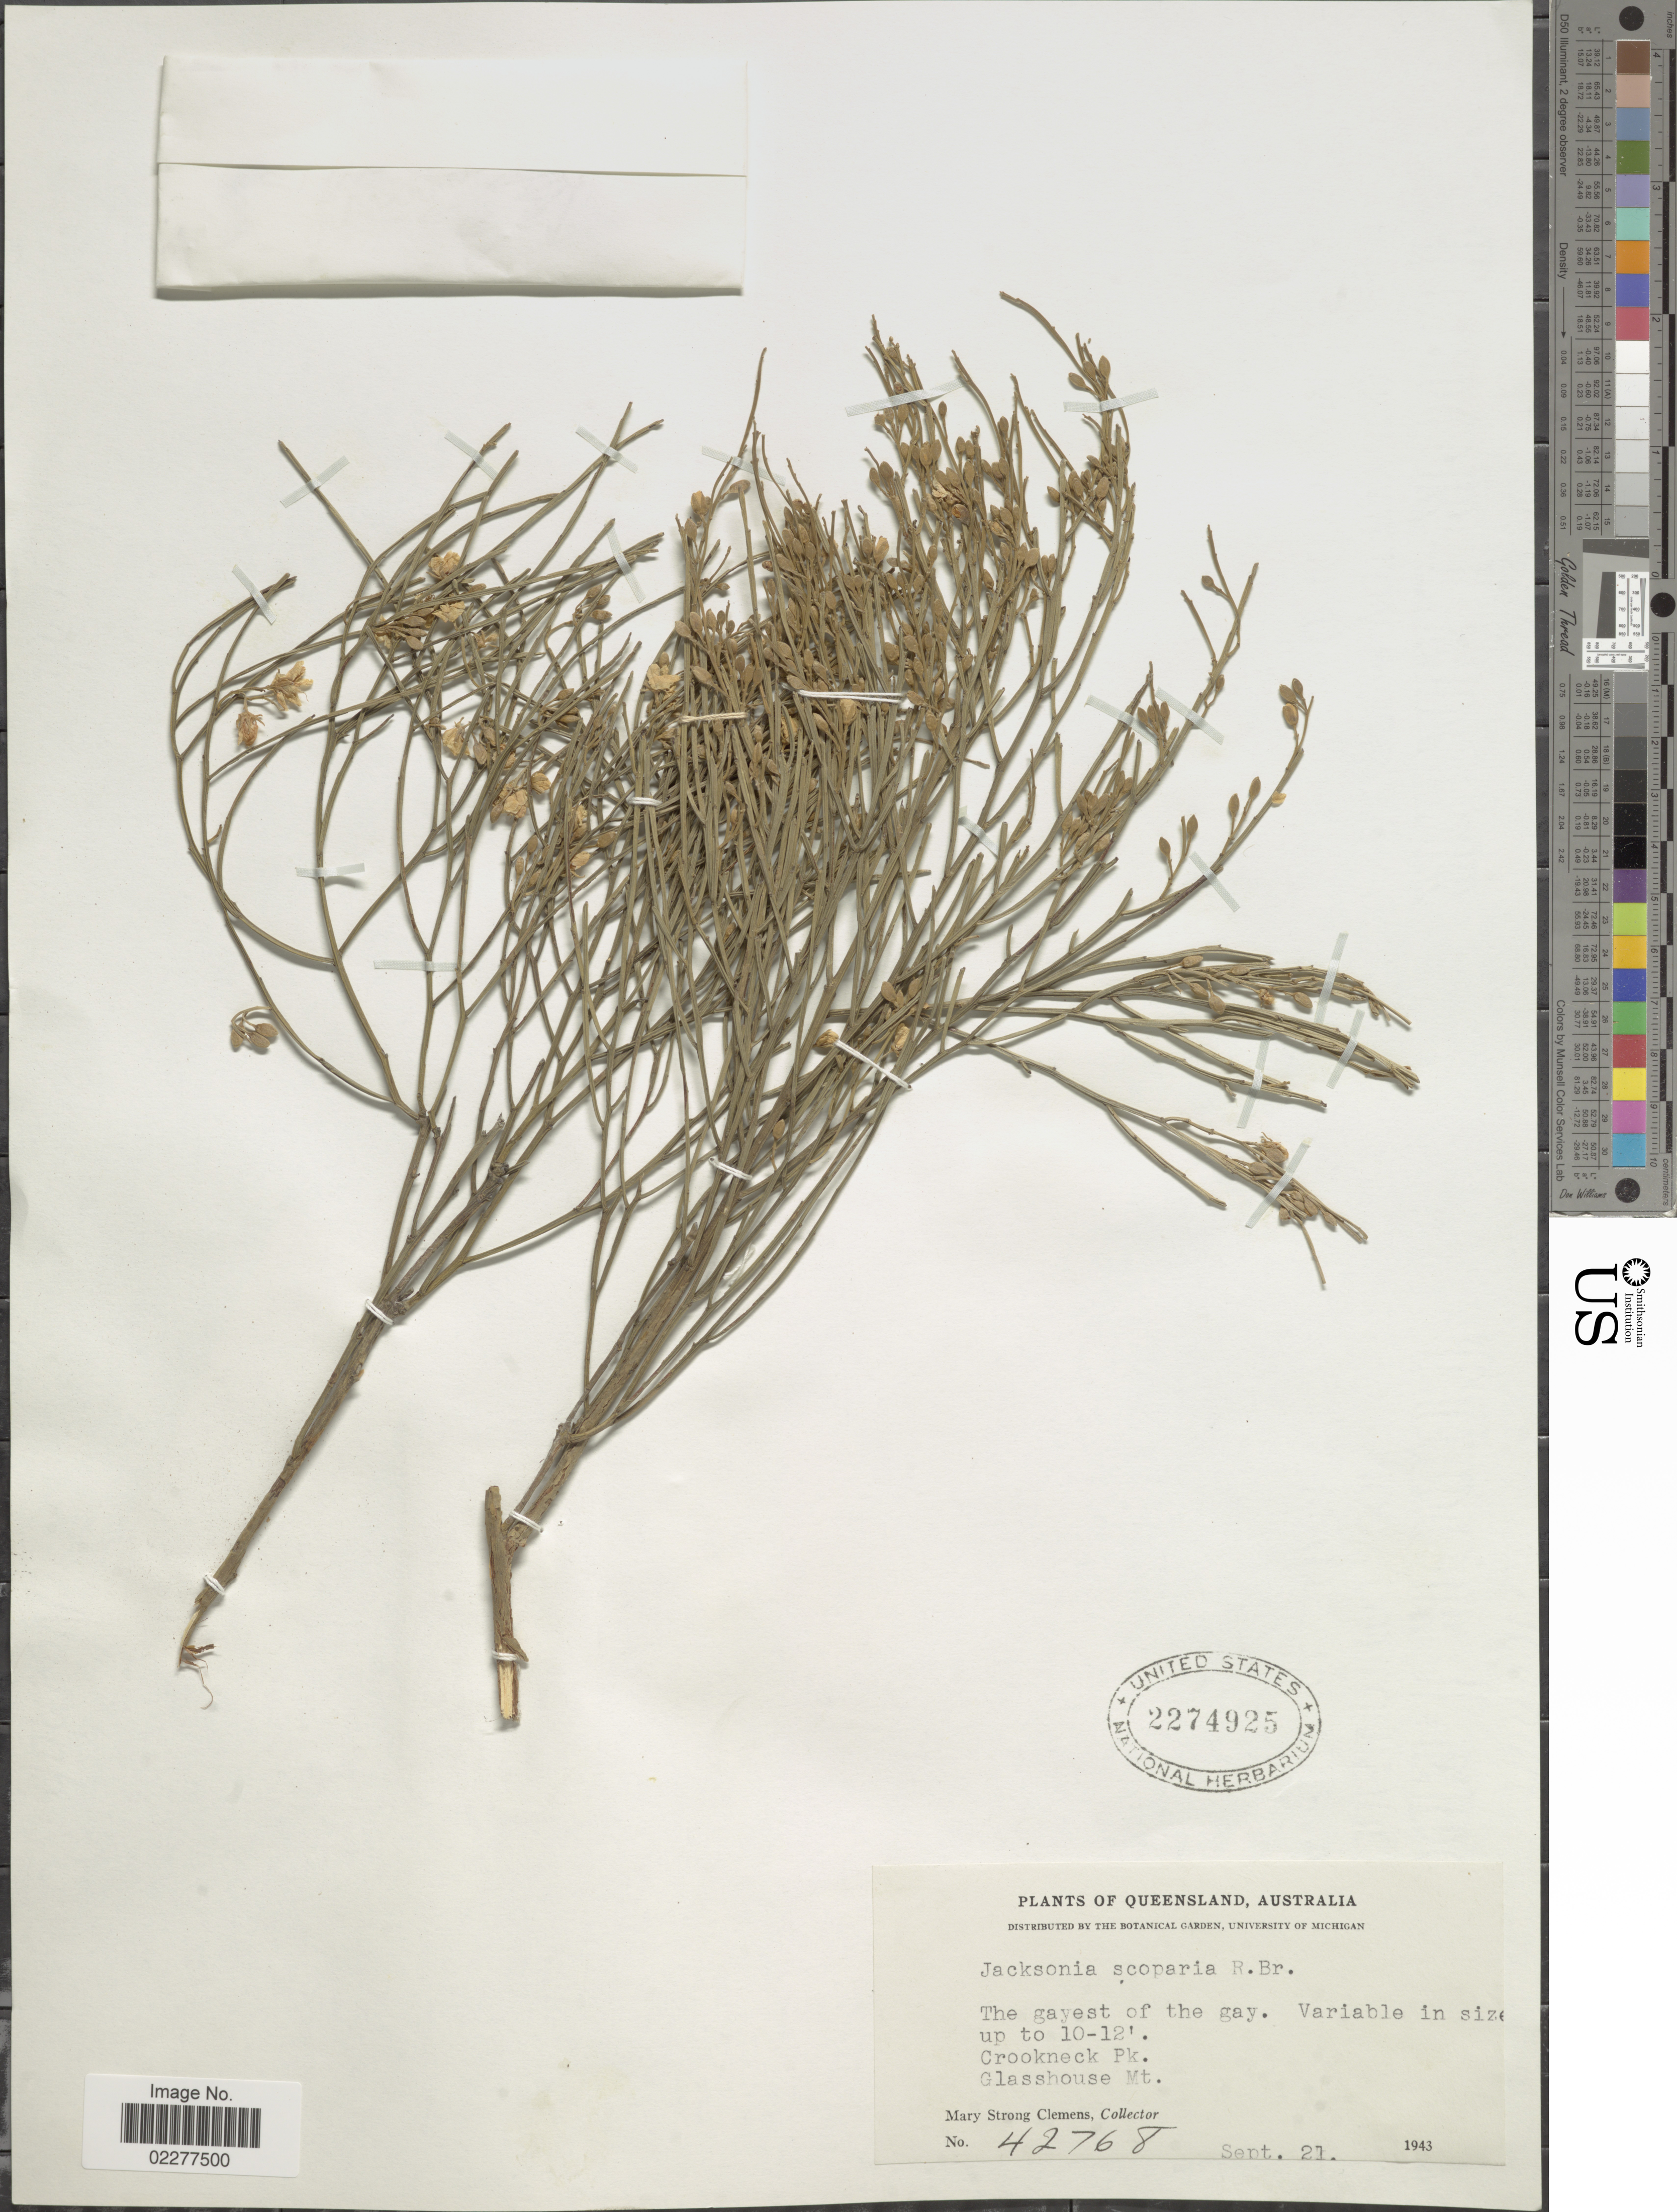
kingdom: Plantae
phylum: Tracheophyta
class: Magnoliopsida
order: Fabales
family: Fabaceae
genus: Jacksonia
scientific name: Jacksonia scoparia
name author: Sm.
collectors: M. S. Clemens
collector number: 42768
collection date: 1943-09-21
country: Australia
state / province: Queensland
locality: The gayest of the gay, Crookneck Pk. Glasshouse Mt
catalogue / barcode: US 2274925